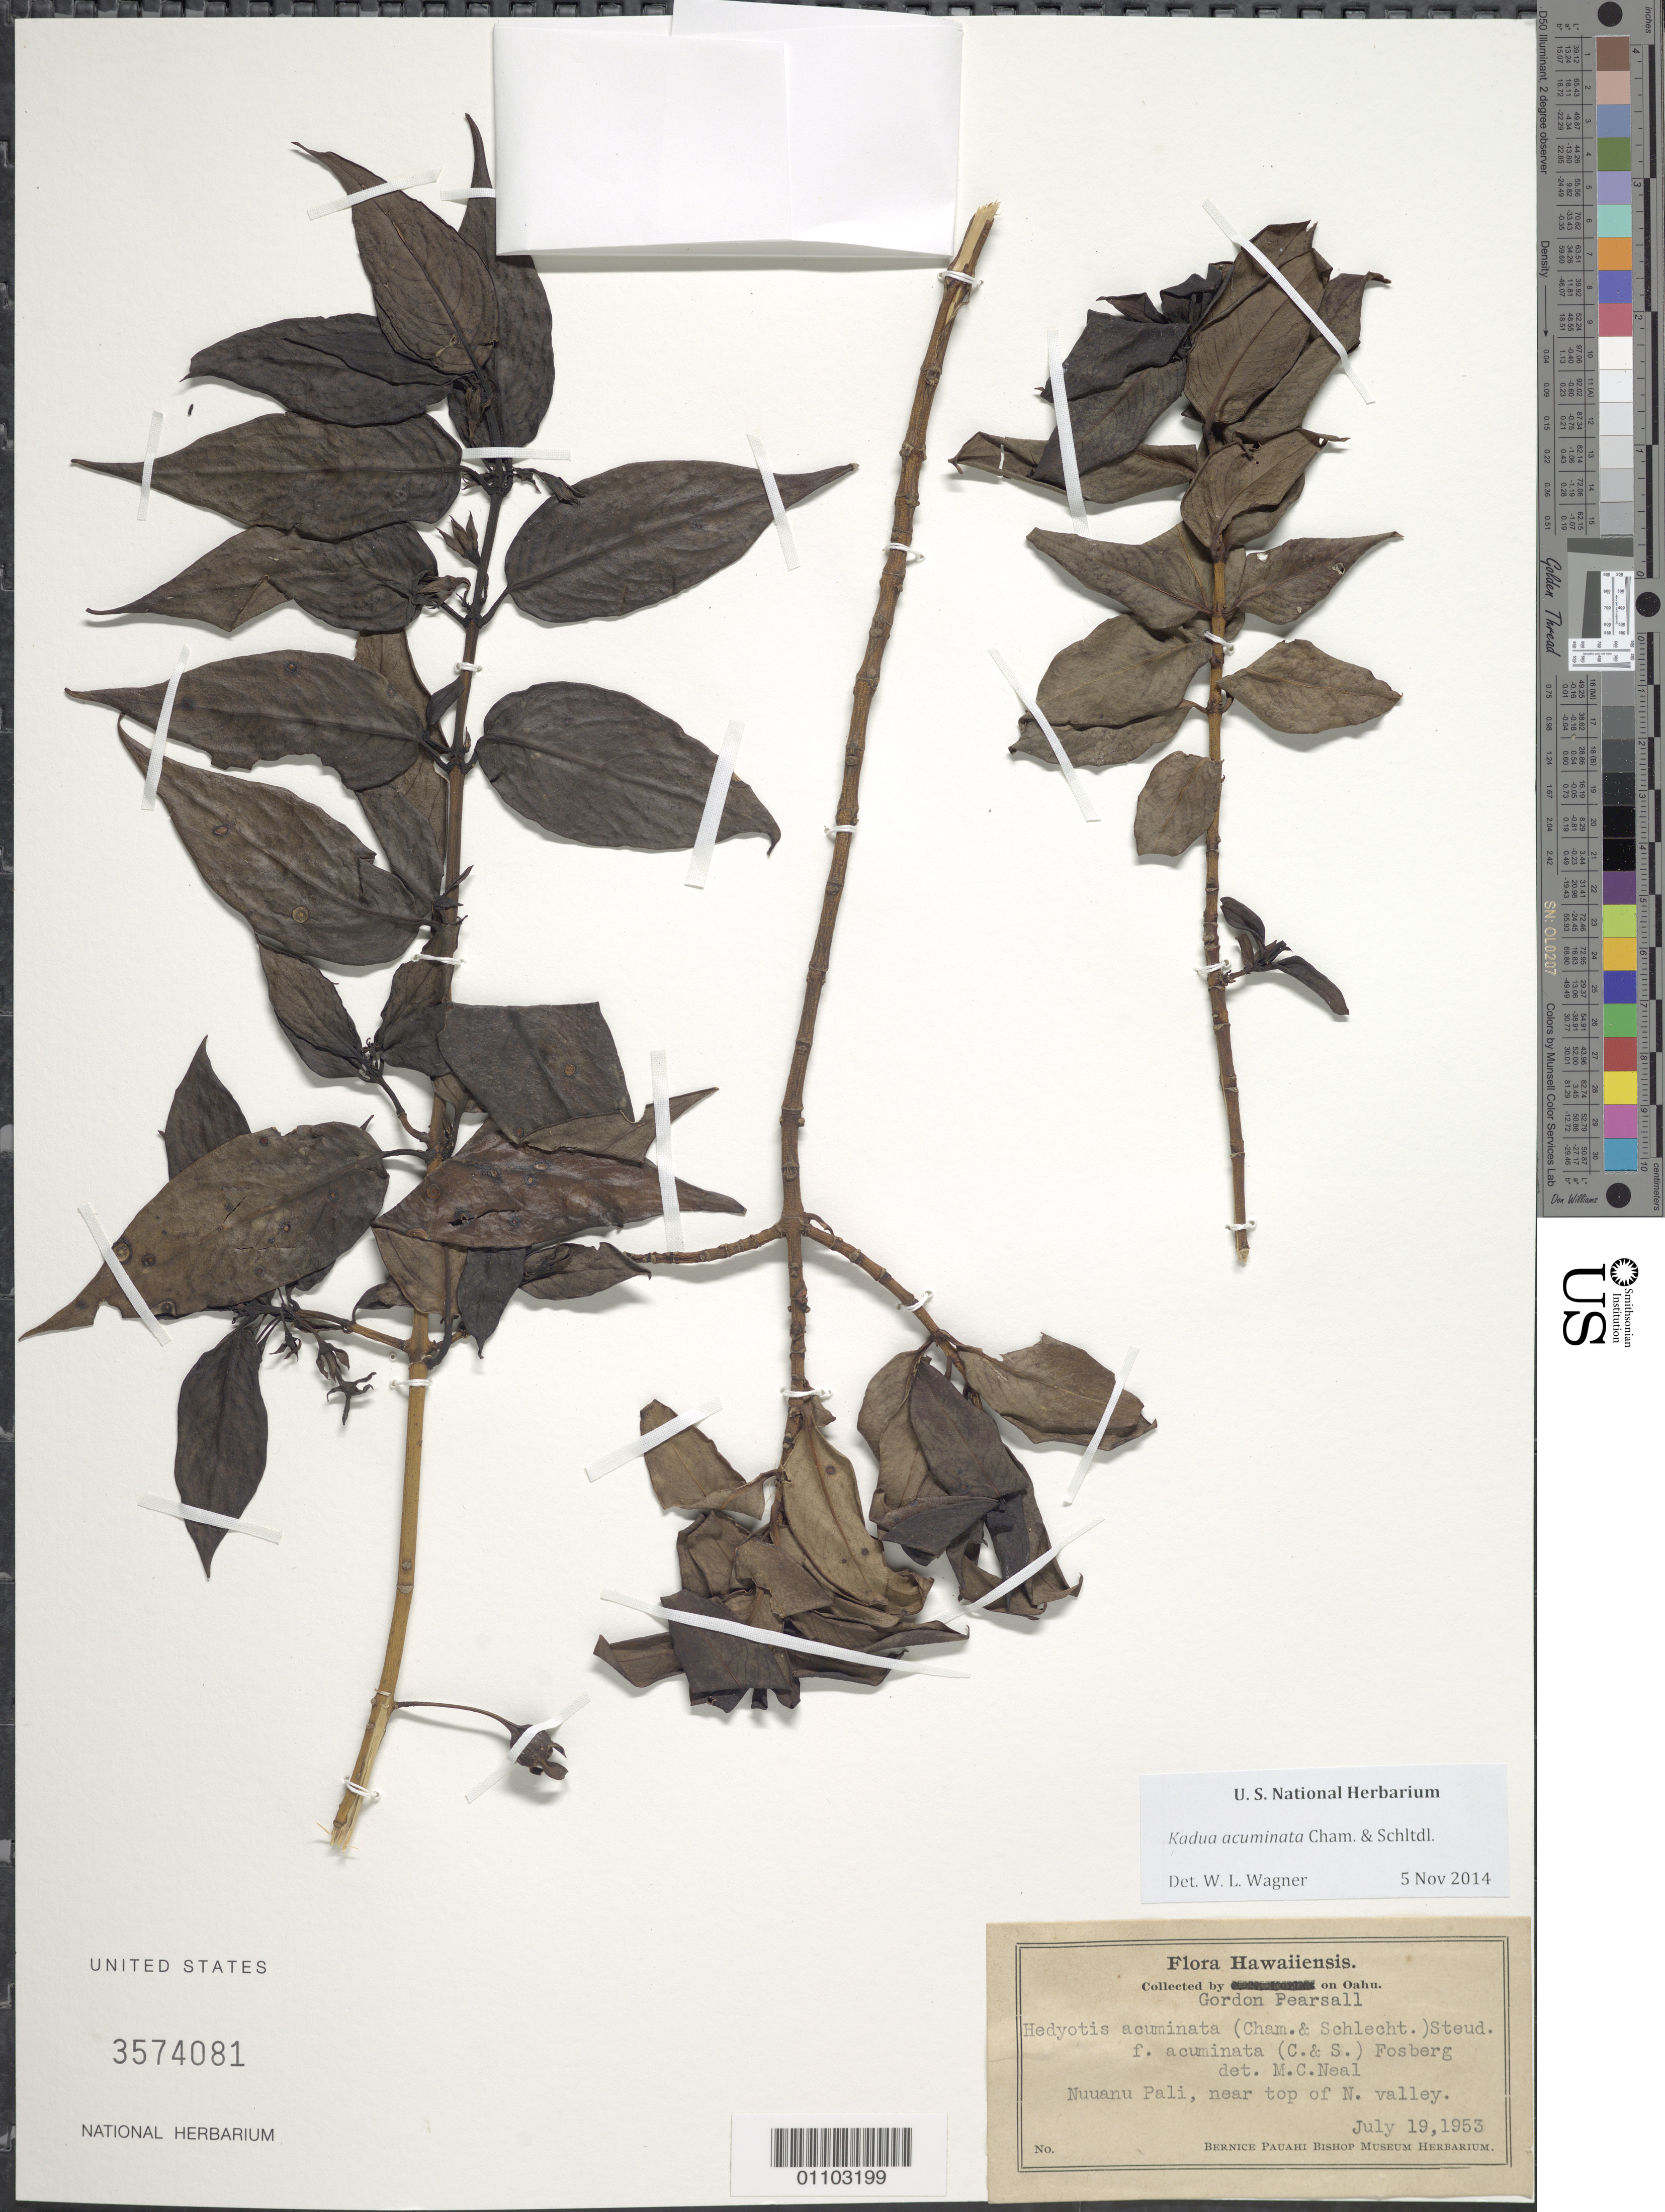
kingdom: Plantae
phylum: Tracheophyta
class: Magnoliopsida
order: Gentianales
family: Rubiaceae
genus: Kadua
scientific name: Kadua acuminata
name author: Cham. & Schltdl.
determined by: Wagner, W. L., (BOT), Smithsonian Institution - National Museum of Natural History (UNITED STATES)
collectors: G. Pearsall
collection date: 1953-07-19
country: United States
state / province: Hawaii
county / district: Honolulu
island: Oahu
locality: Nuuanu Pali, near top of N. valley.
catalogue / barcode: US 3574081